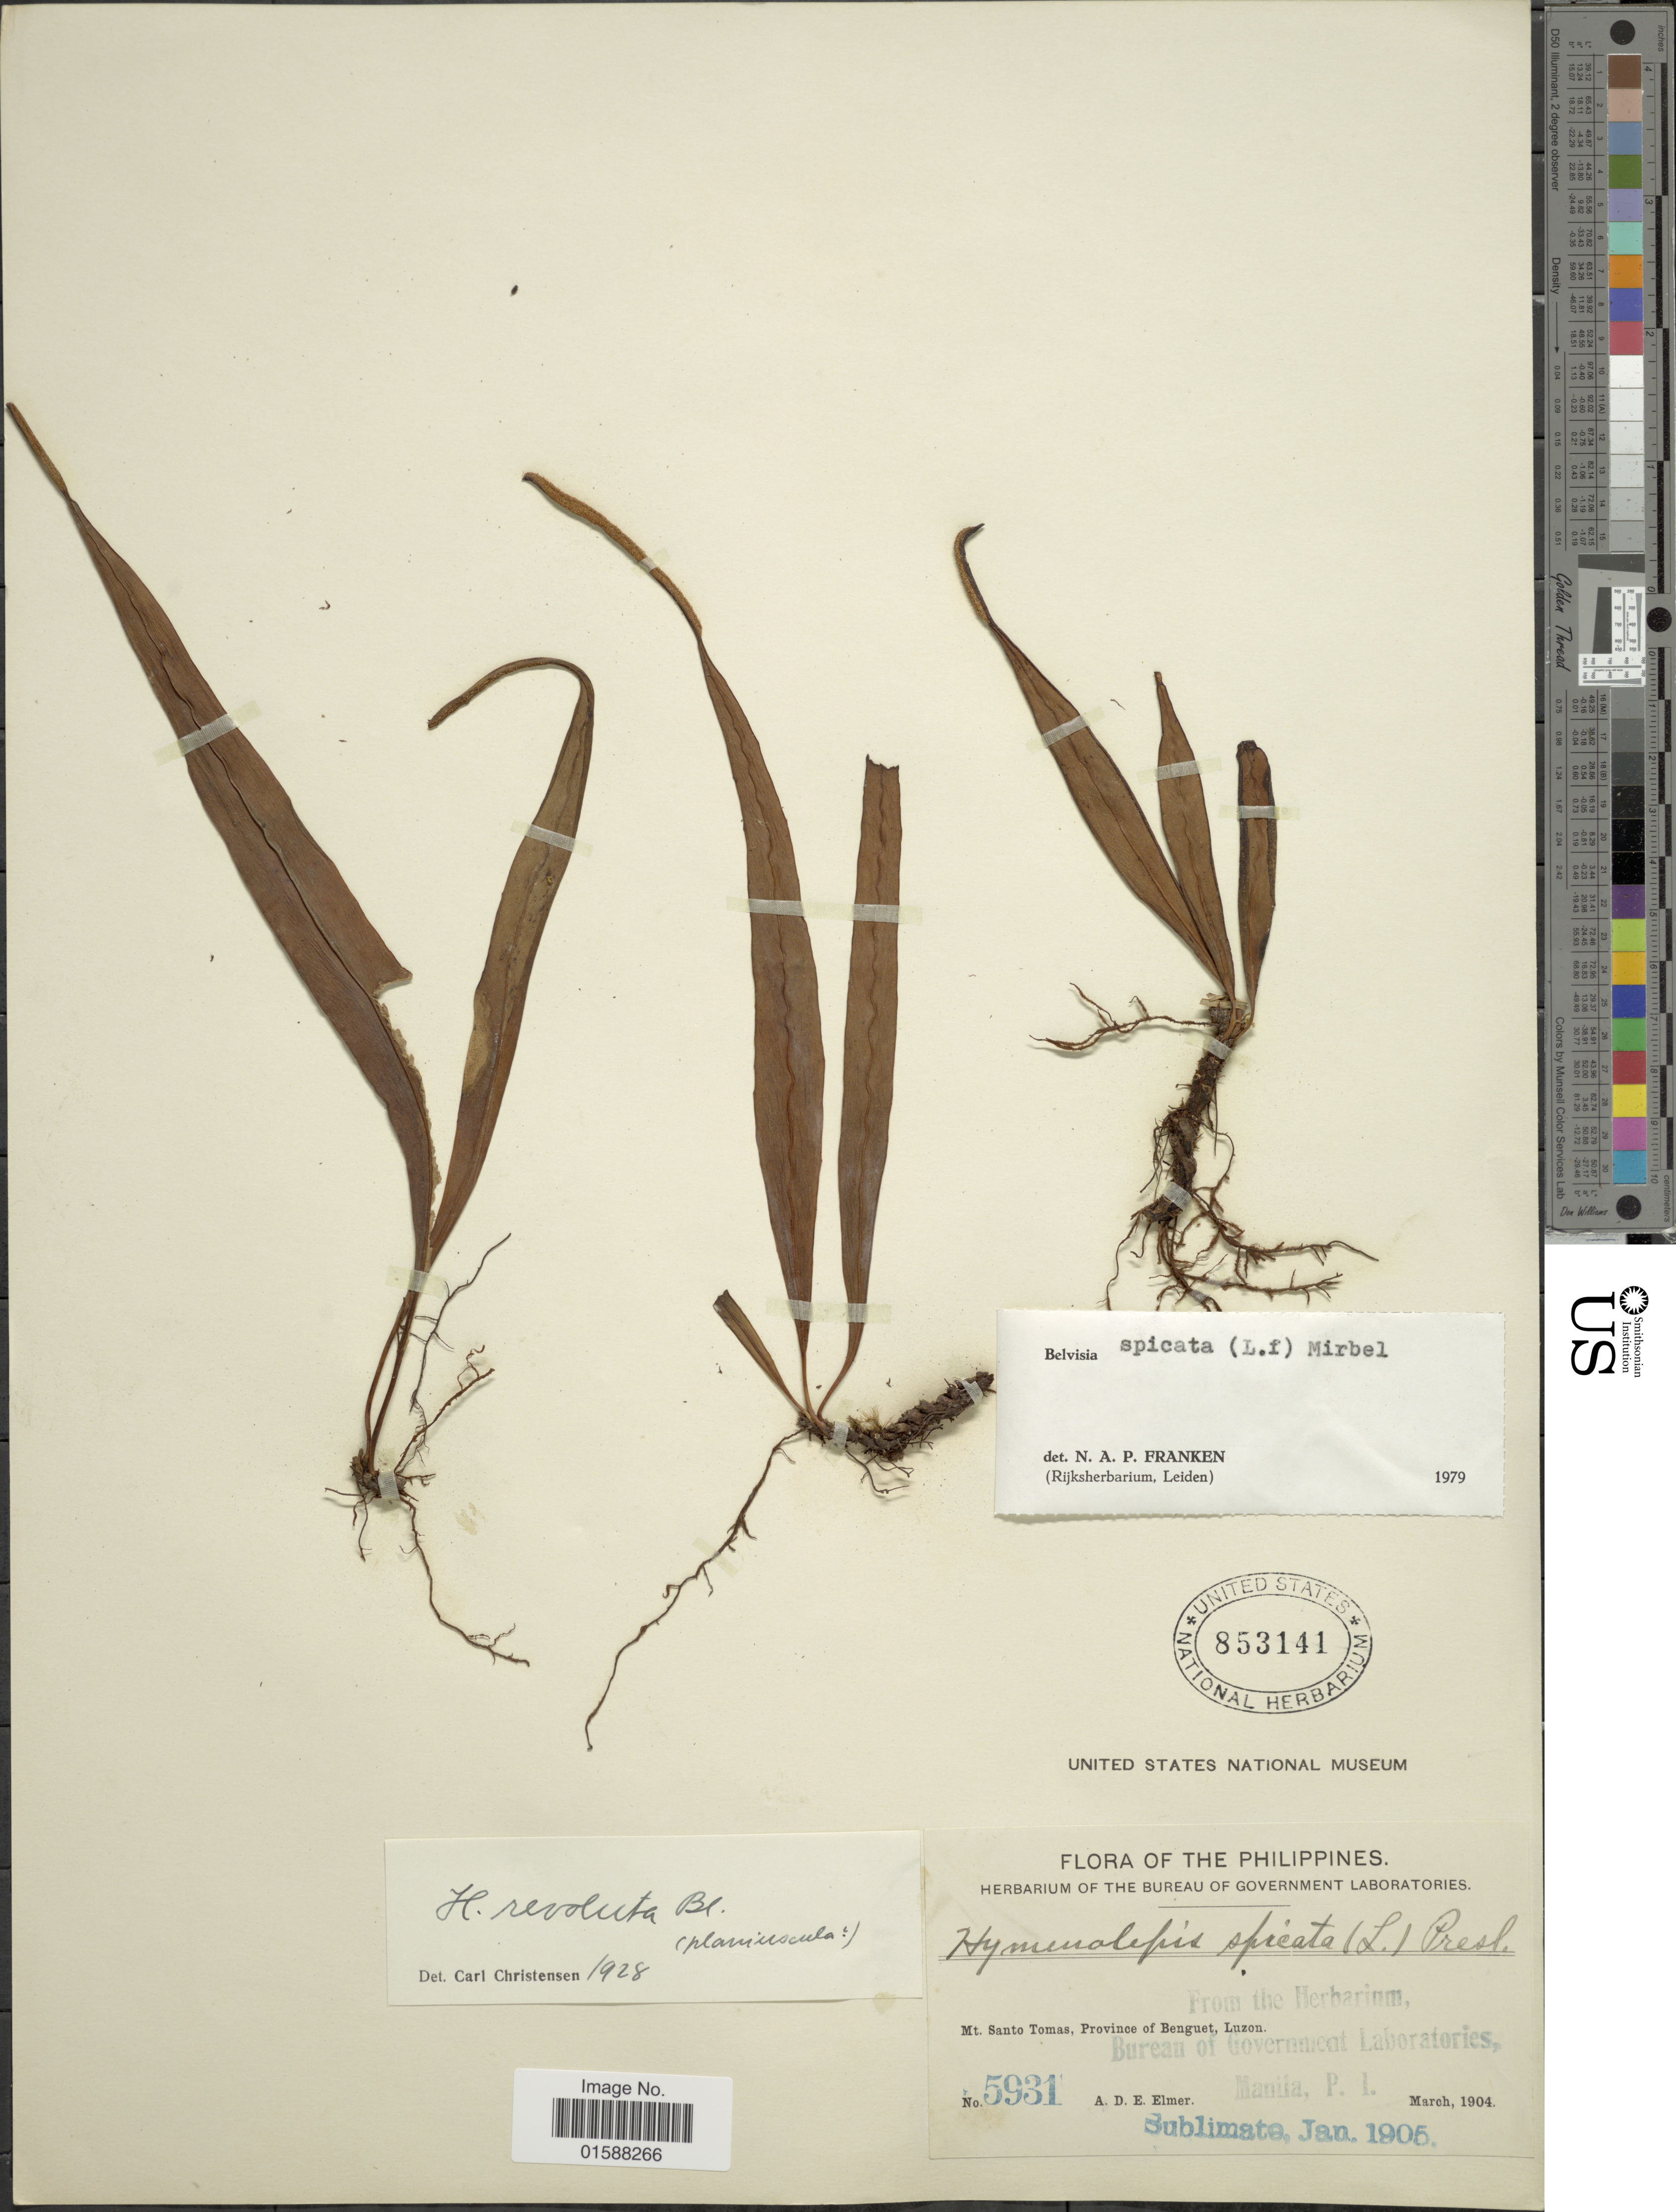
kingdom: Plantae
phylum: Tracheophyta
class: Polypodiopsida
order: Polypodiales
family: Polypodiaceae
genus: Lepisorus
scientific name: Lepisorus spicatus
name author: (L. f.) Li S. Wang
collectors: A. D. E. Elmer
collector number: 5931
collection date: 1904-03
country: Philippines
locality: Mt. Santo Tomas, Province of Benguet, Luzon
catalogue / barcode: US 853141